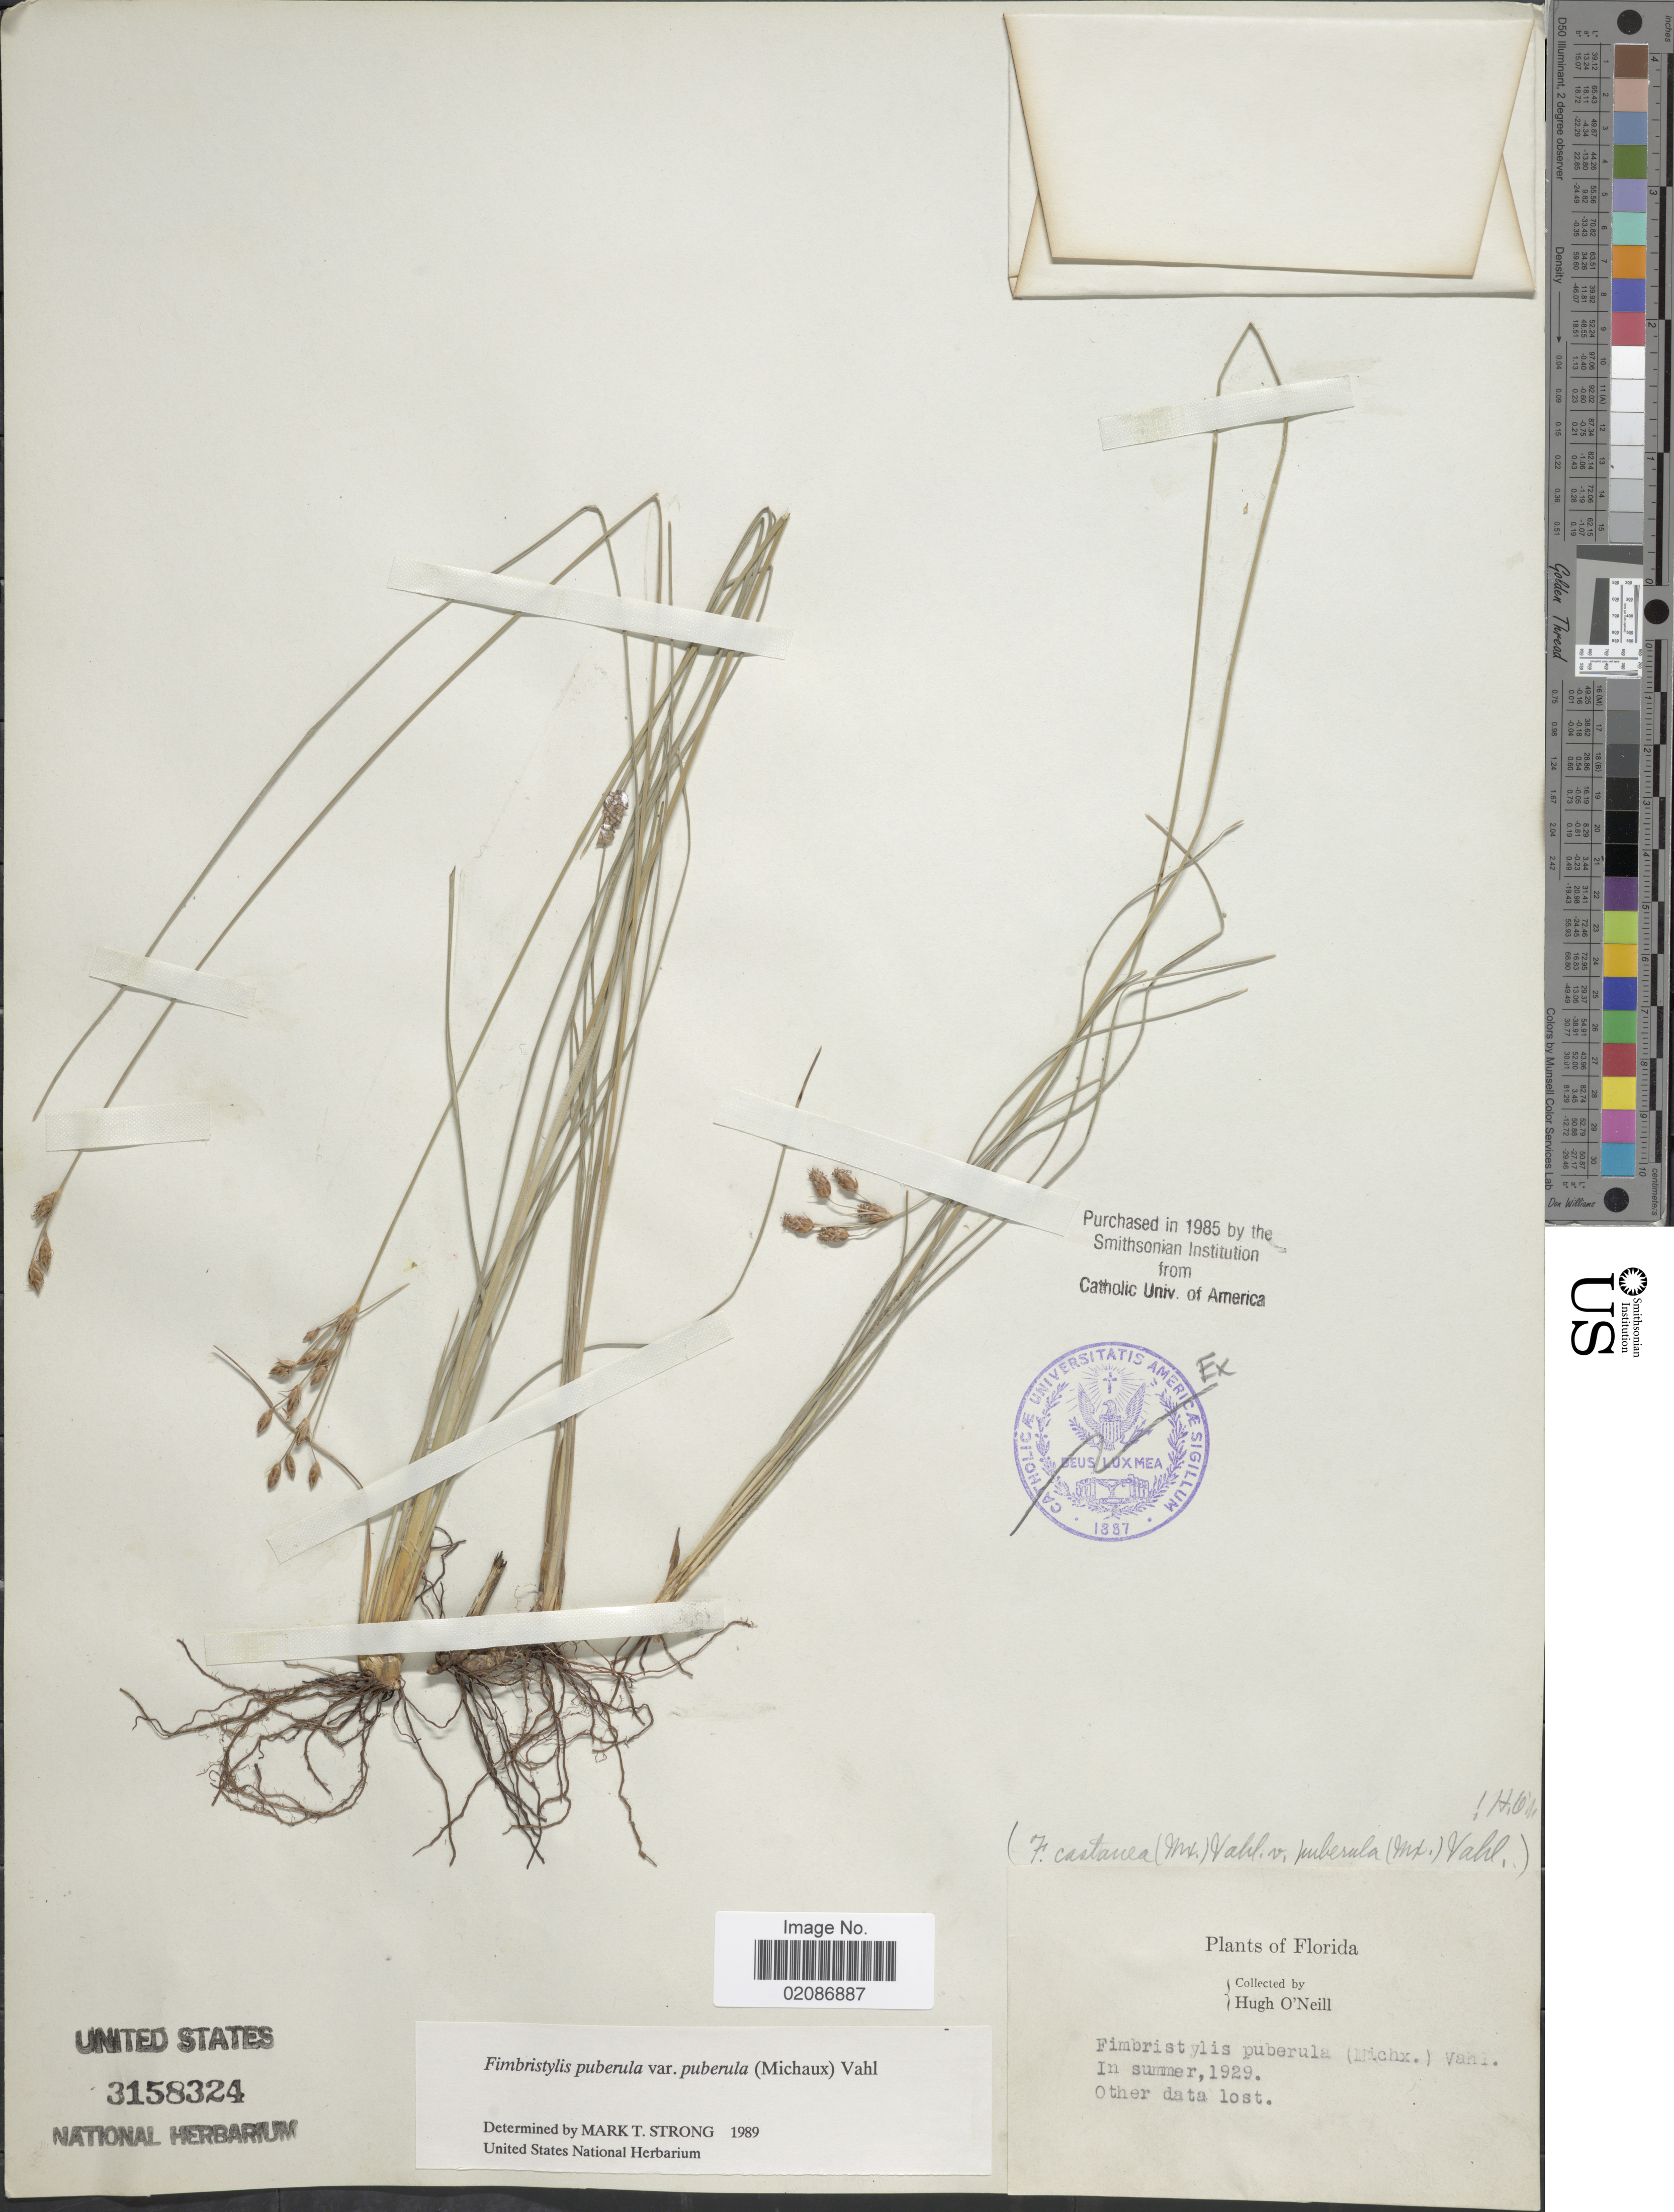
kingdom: Plantae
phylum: Tracheophyta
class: Liliopsida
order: Poales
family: Cyperaceae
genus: Fimbristylis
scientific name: Fimbristylis puberula var. puberula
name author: (Michx.) Vahl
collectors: H. O'Neill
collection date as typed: summer 1929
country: United States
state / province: Florida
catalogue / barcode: US 3158324